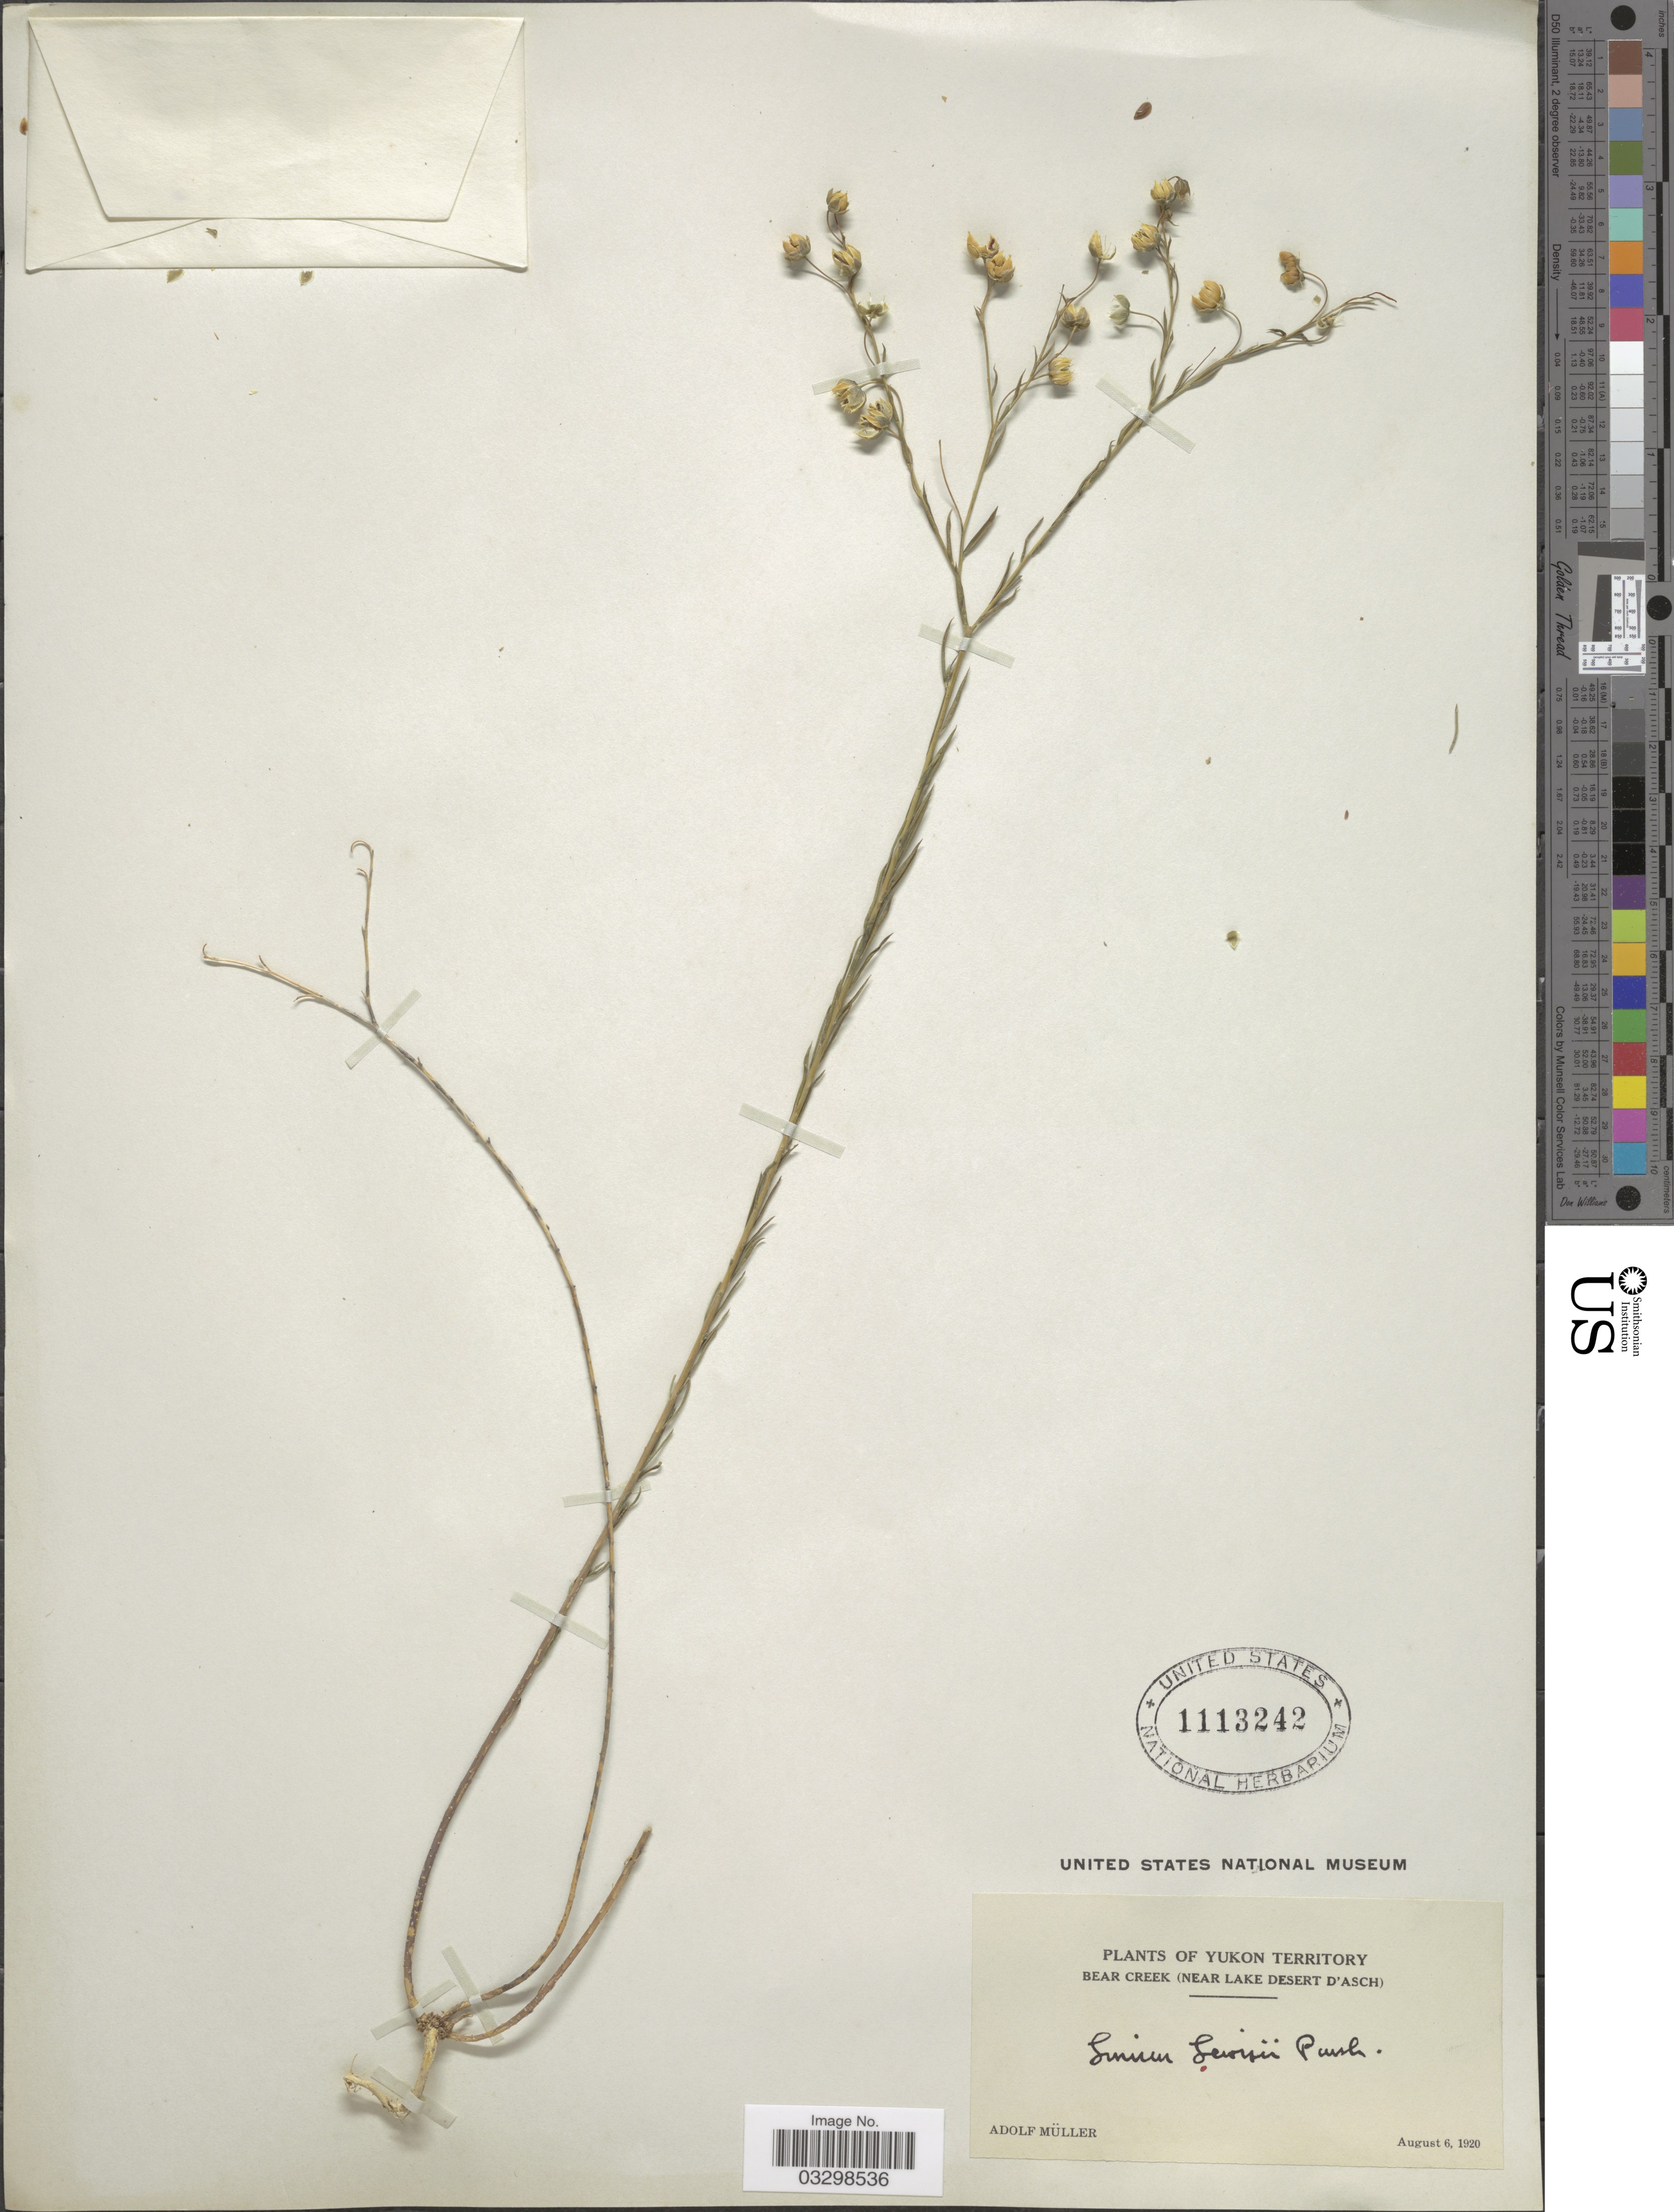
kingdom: Plantae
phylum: Tracheophyta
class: Magnoliopsida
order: Malpighiales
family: Linaceae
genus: Linum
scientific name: Linum lewisii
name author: Pursh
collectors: A. Muller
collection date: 1920-08-06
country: Canada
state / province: Yukon Territory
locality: Bear Creek (Near Lake Desert D'Asch).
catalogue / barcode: US 1113242